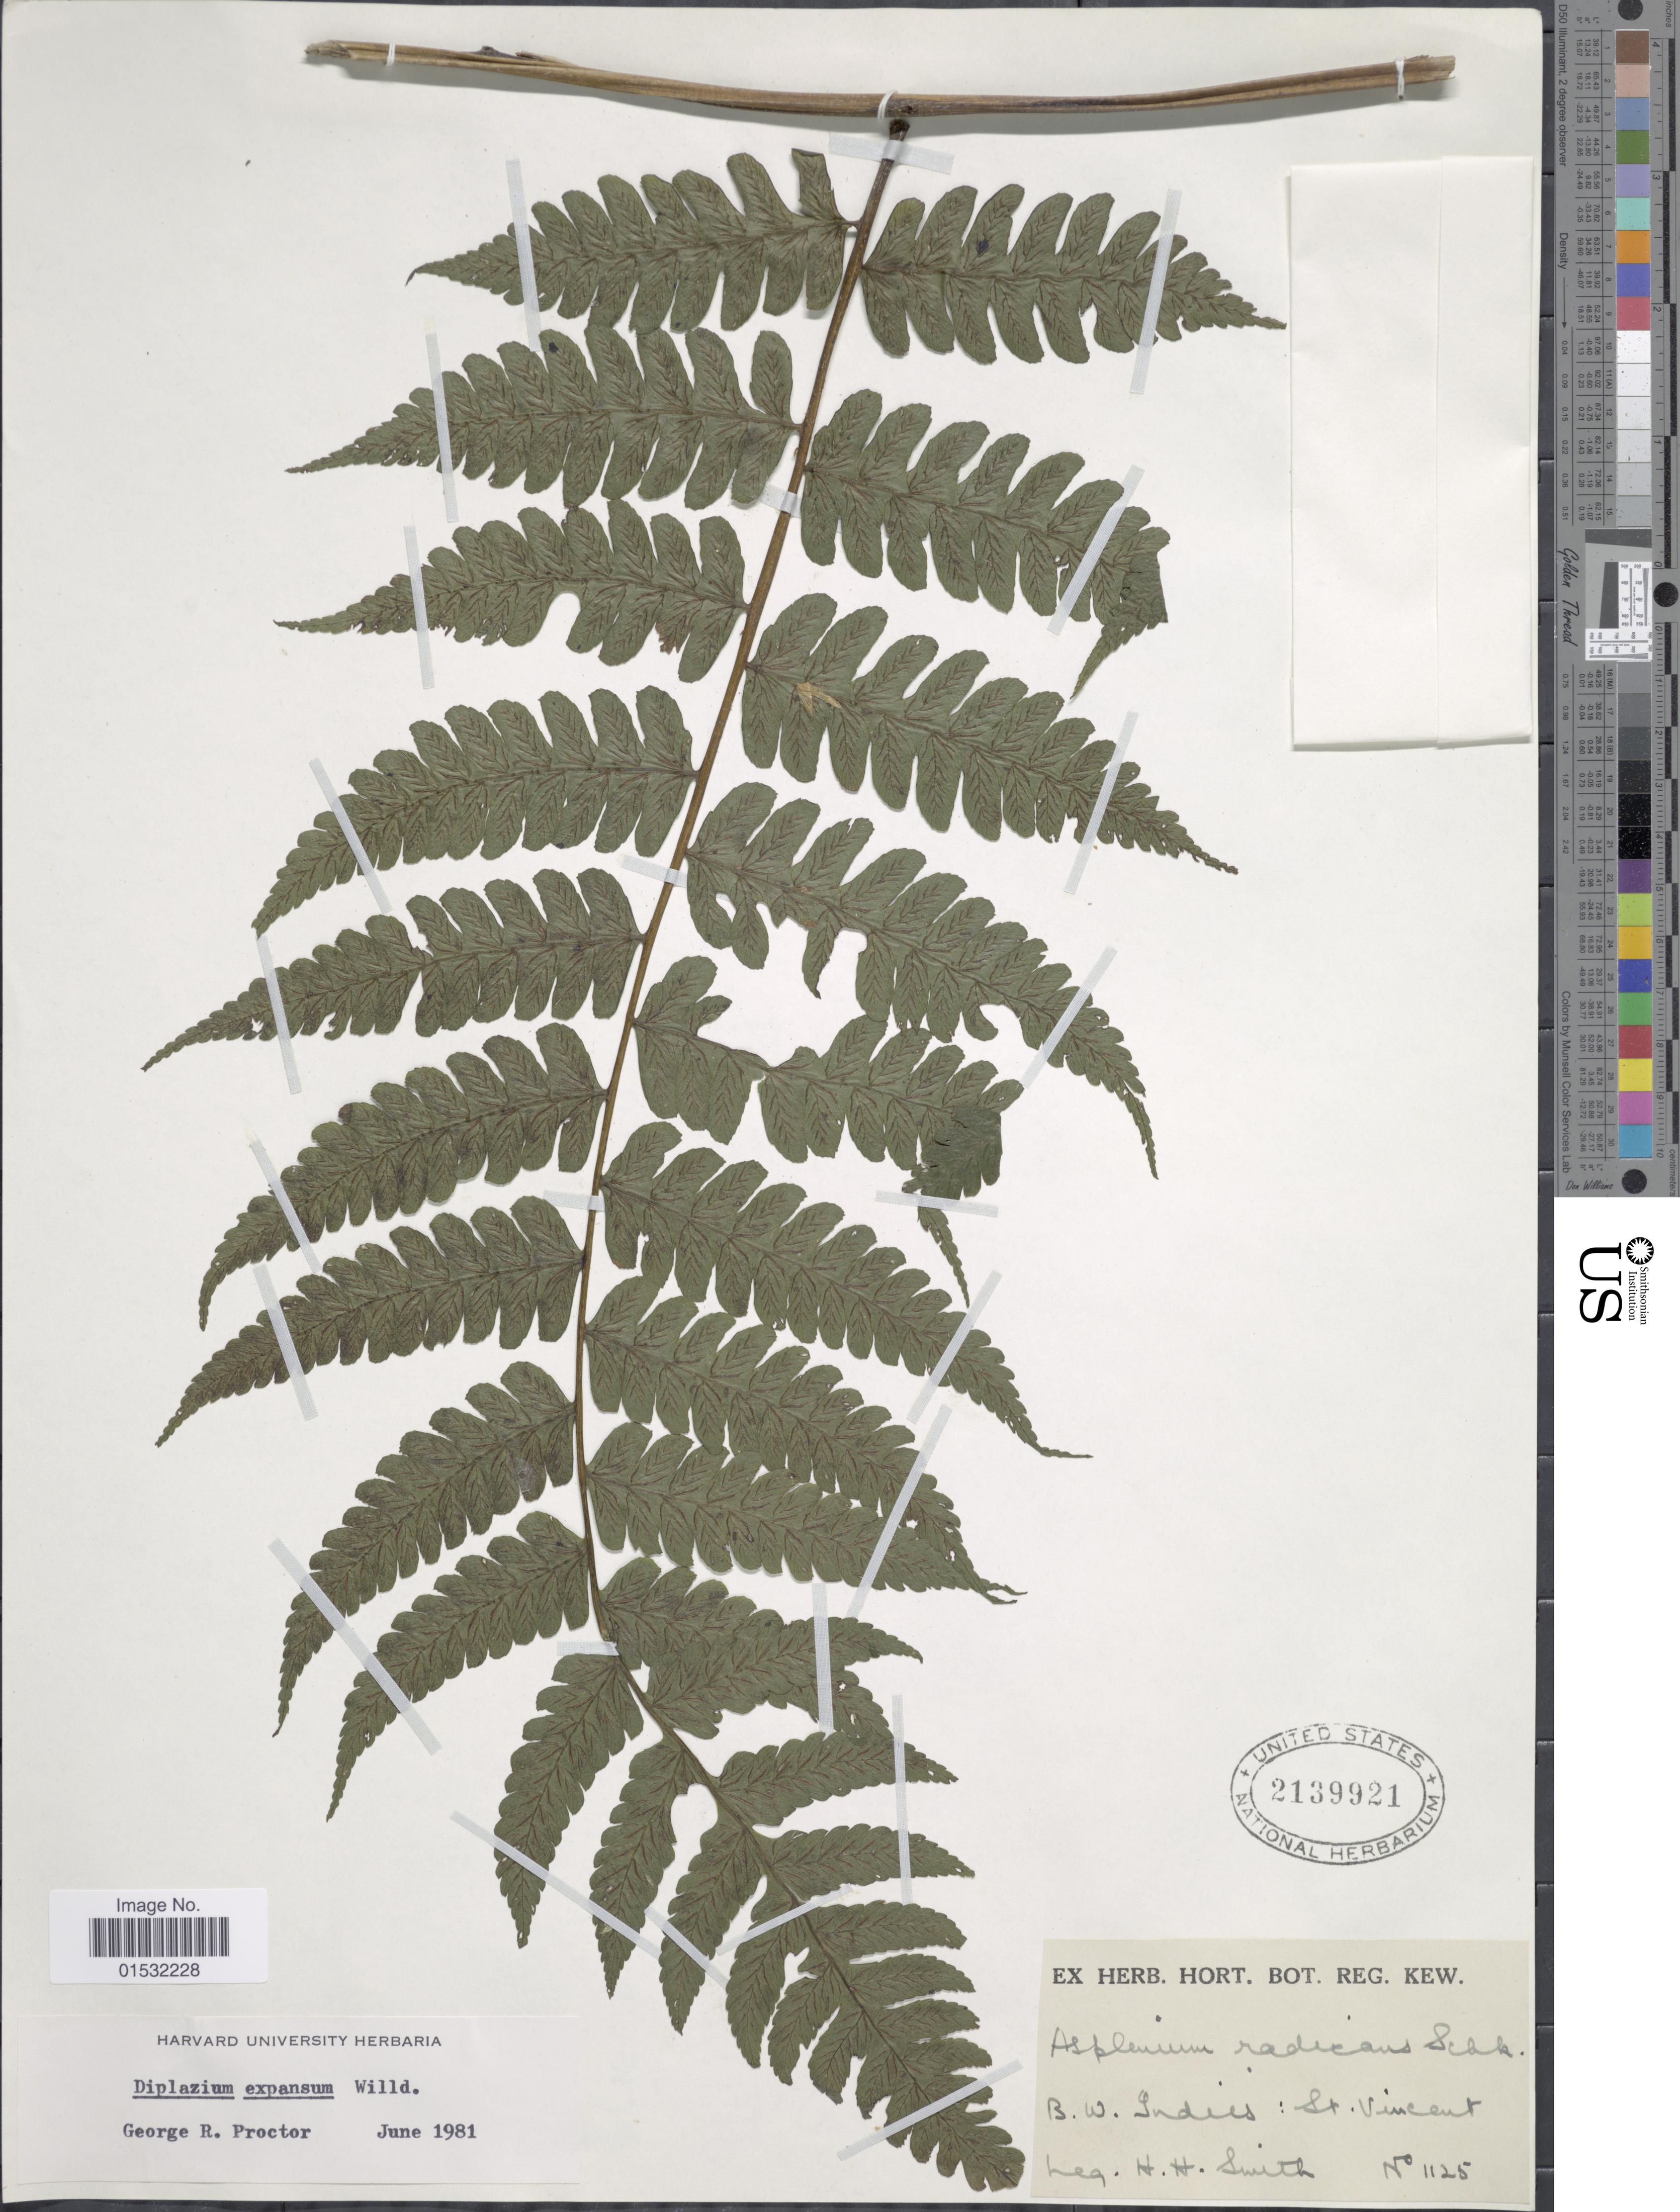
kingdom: Plantae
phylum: Tracheophyta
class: Polypodiopsida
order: Polypodiales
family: Athyriaceae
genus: Diplazium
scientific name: Diplazium expansum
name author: Willd.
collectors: H. H. Smith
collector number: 1125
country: St. Vincent - Grenadines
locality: B. W. Indies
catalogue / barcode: US 2139921